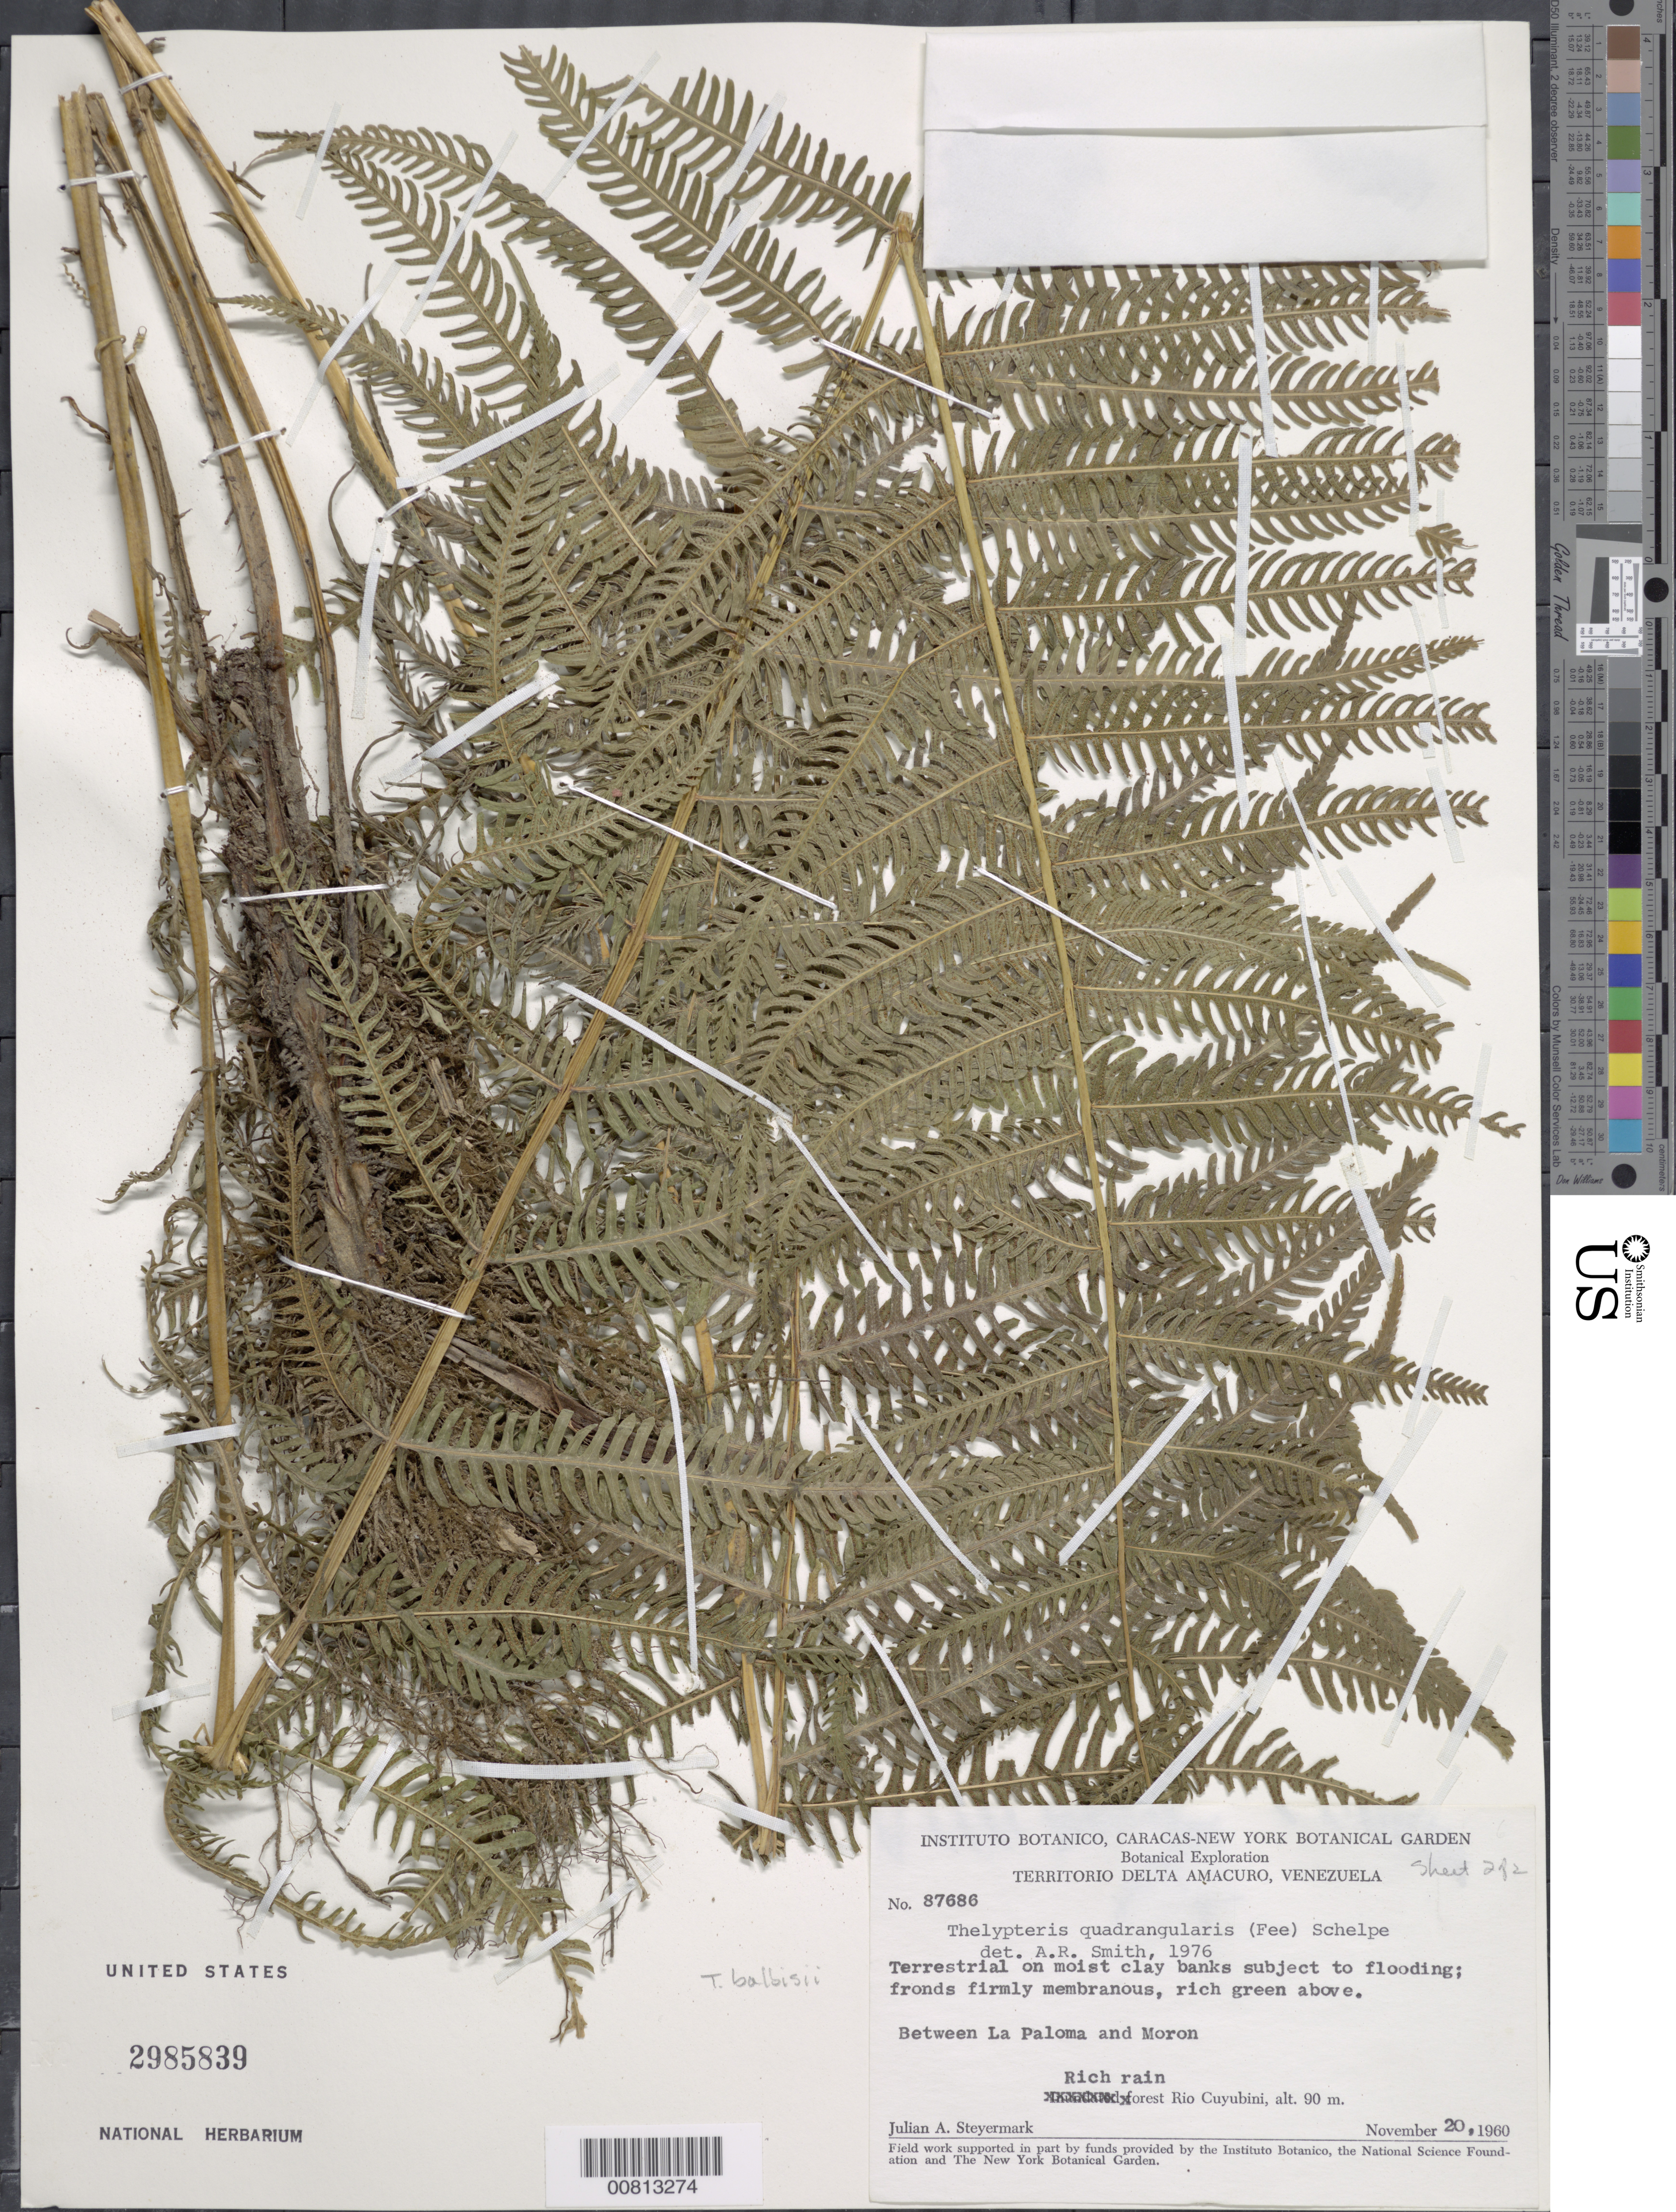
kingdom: Plantae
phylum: Tracheophyta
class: Polypodiopsida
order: Polypodiales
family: Thelypteridaceae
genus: Amauropelta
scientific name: Amauropelta balbisii (Spreng.) comb. nov., ined. 2015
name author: (Spreng.)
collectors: J. Steyermark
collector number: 87686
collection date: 1960-11-20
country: Venezuela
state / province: Delta Amacuro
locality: Between La Paloma and Moron Rich rain forest Rio Cuyubini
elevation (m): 90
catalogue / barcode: US 2985839